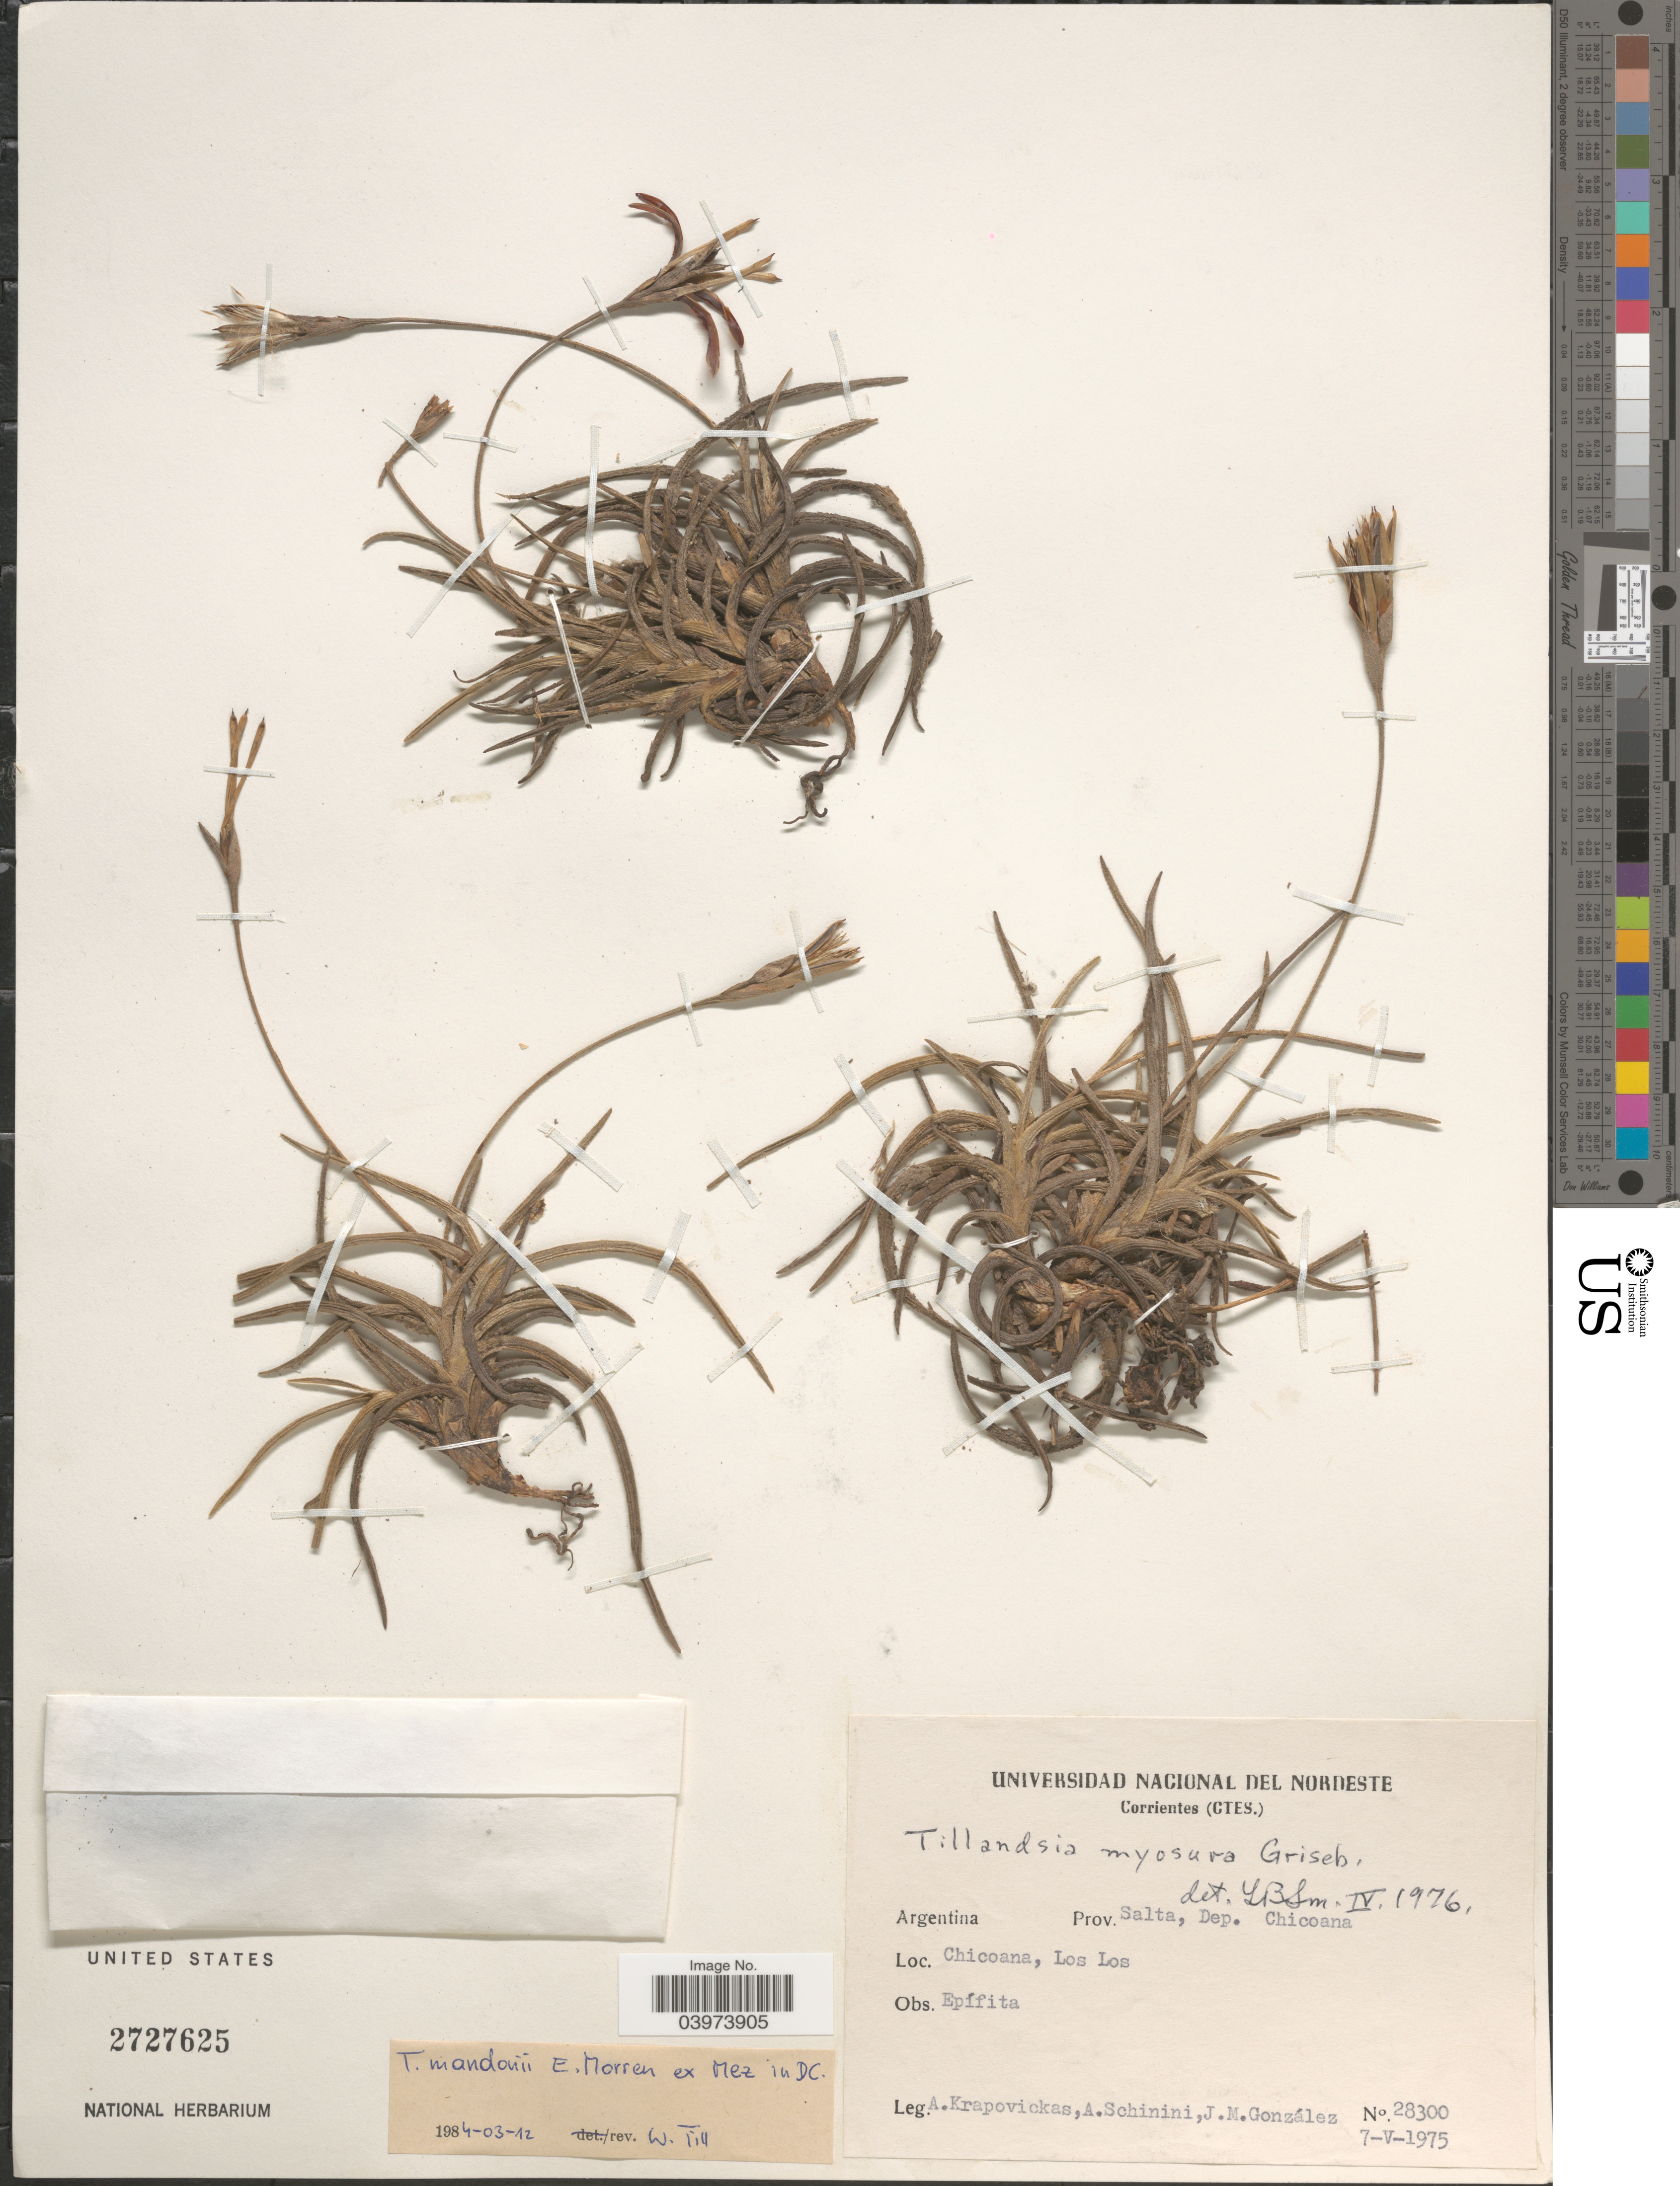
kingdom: Plantae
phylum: Tracheophyta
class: Liliopsida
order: Poales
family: Bromeliaceae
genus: Tillandsia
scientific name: Tillandsia myosura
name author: Griseb.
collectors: A. Krapovickas, A. Schinini & J. M. Gonzalez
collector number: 28300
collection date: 1975-05-07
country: Argentina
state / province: Salta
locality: Dep. Chicoana. Chicoana, Los Los.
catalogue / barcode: US 2727625